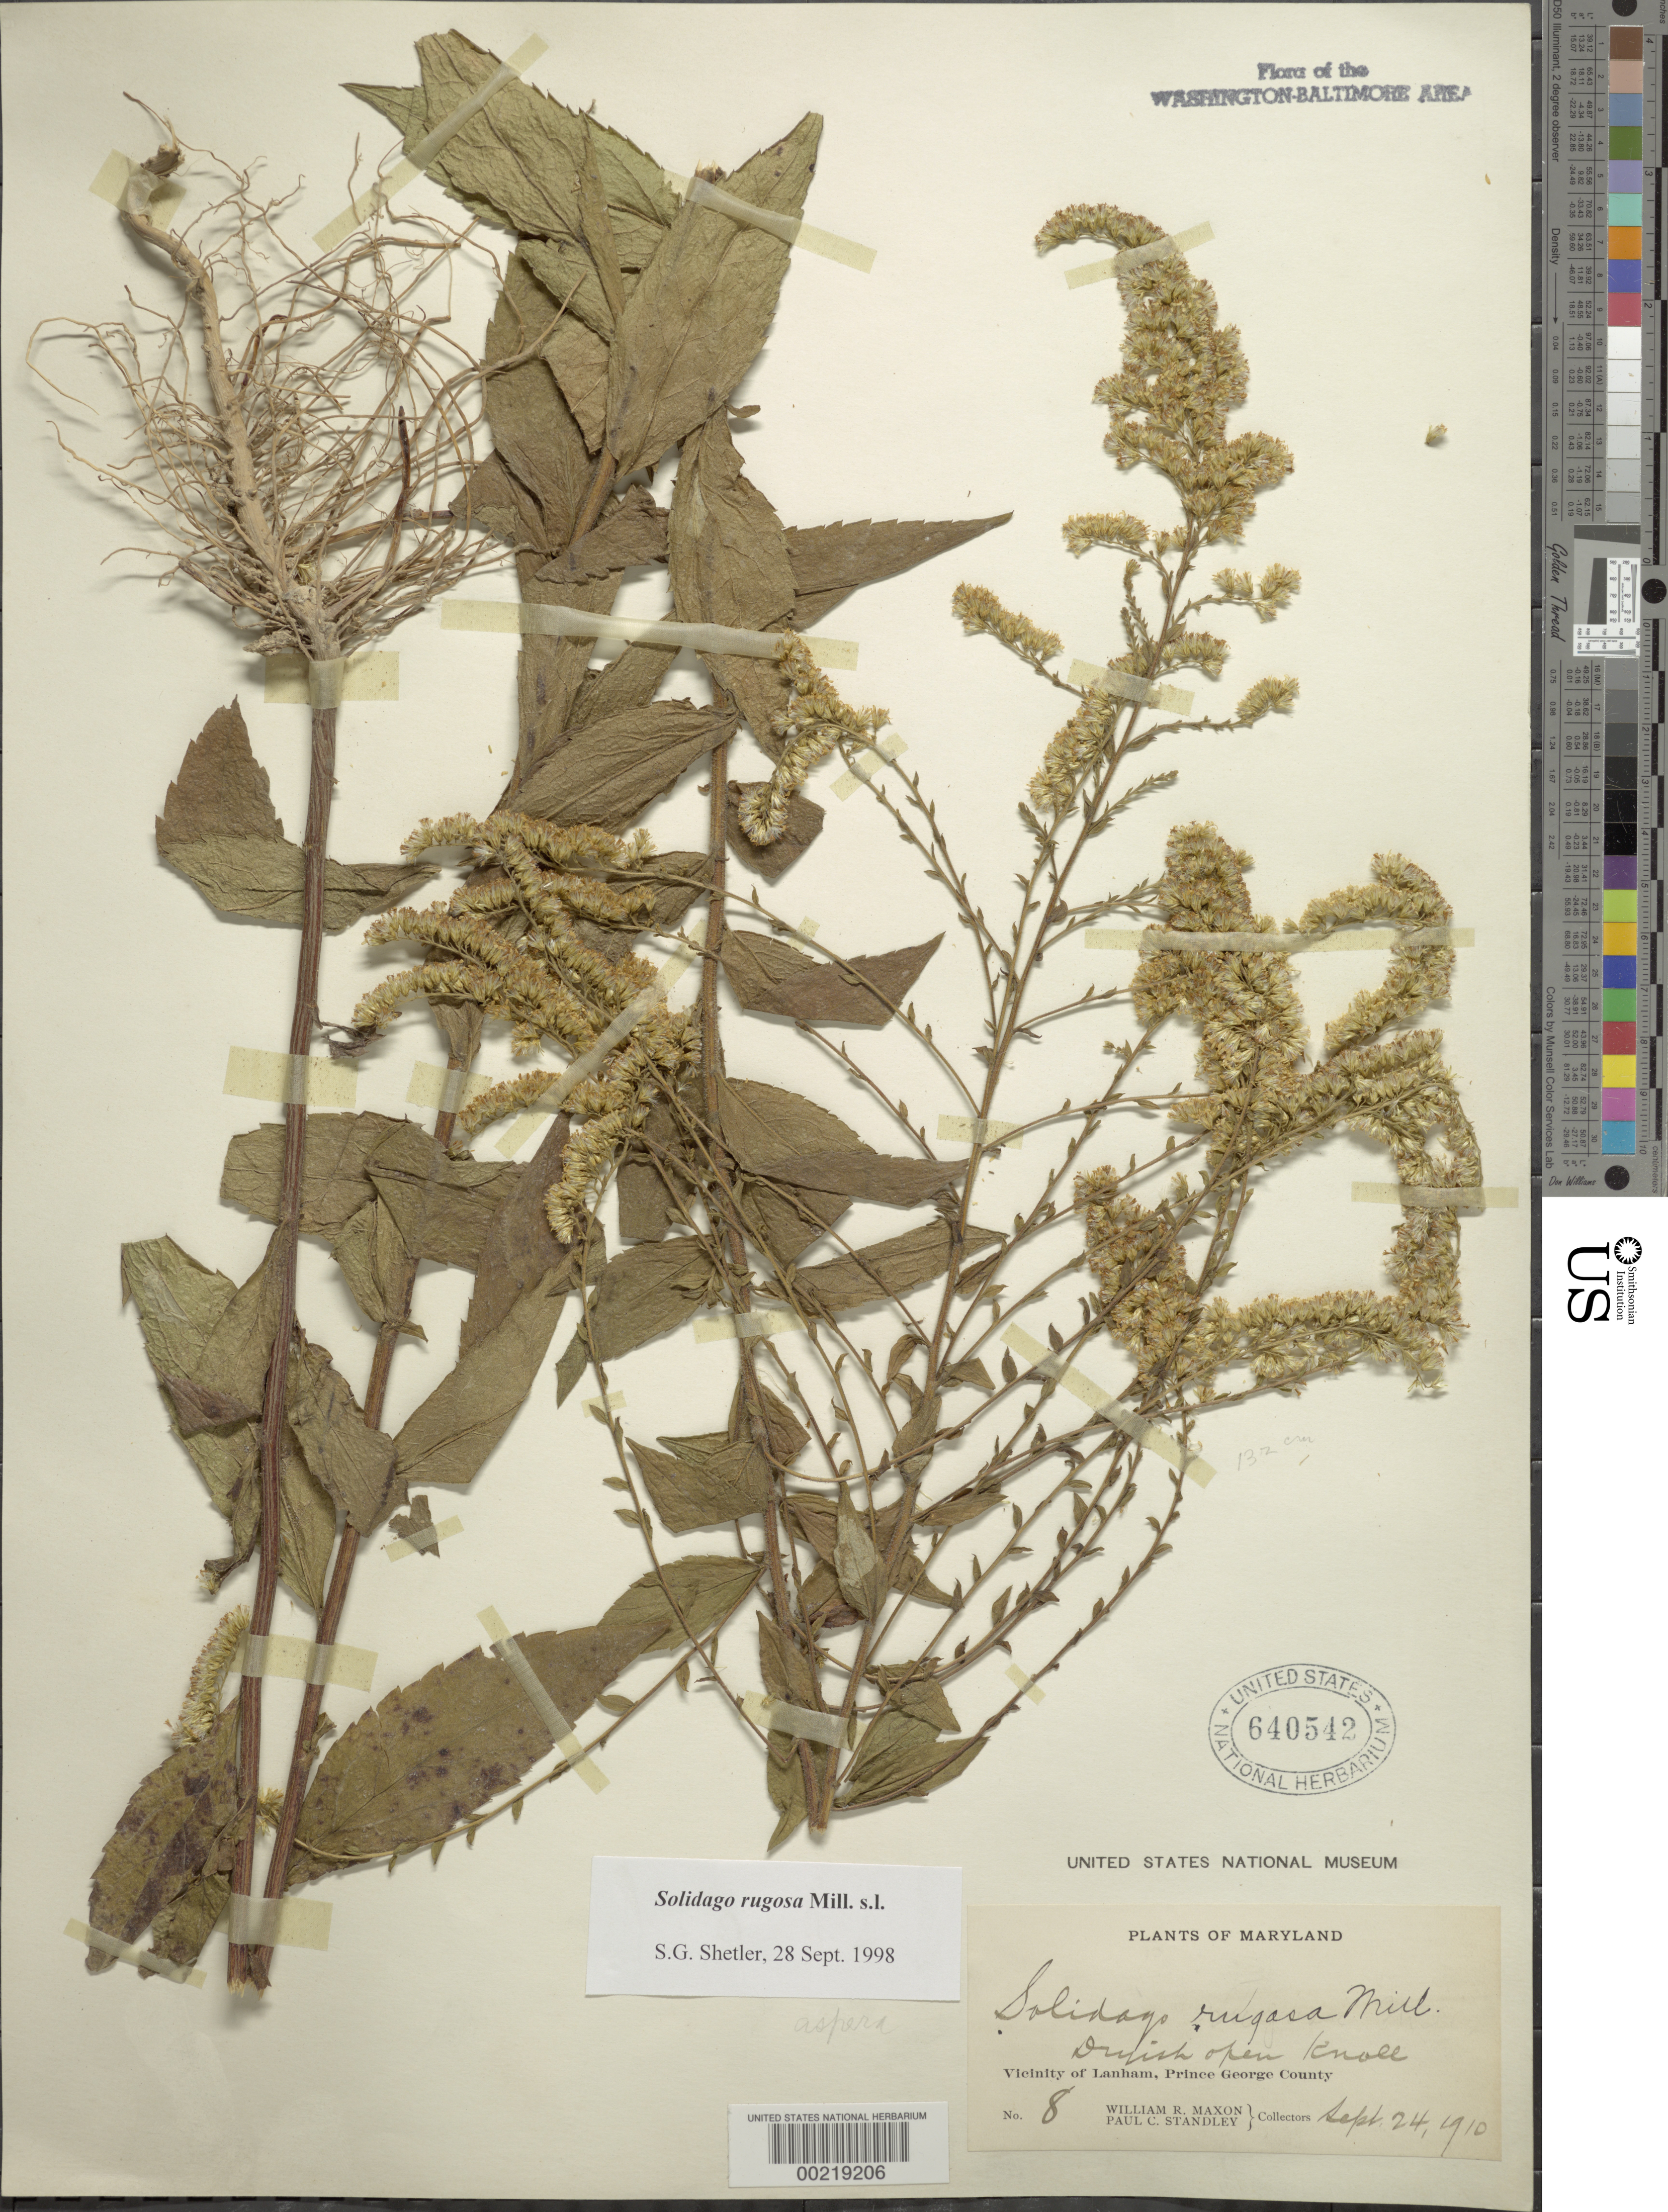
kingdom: Plantae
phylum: Tracheophyta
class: Magnoliopsida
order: Asterales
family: Asteraceae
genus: Solidago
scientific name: Solidago rugosa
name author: Mill.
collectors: W. R. Maxon & P. C. Standley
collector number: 8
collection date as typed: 24 Sep 1910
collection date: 1910-09-24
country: United States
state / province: Maryland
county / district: Prince George's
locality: Lanham vicinity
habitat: Dryish open knoll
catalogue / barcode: US 640542